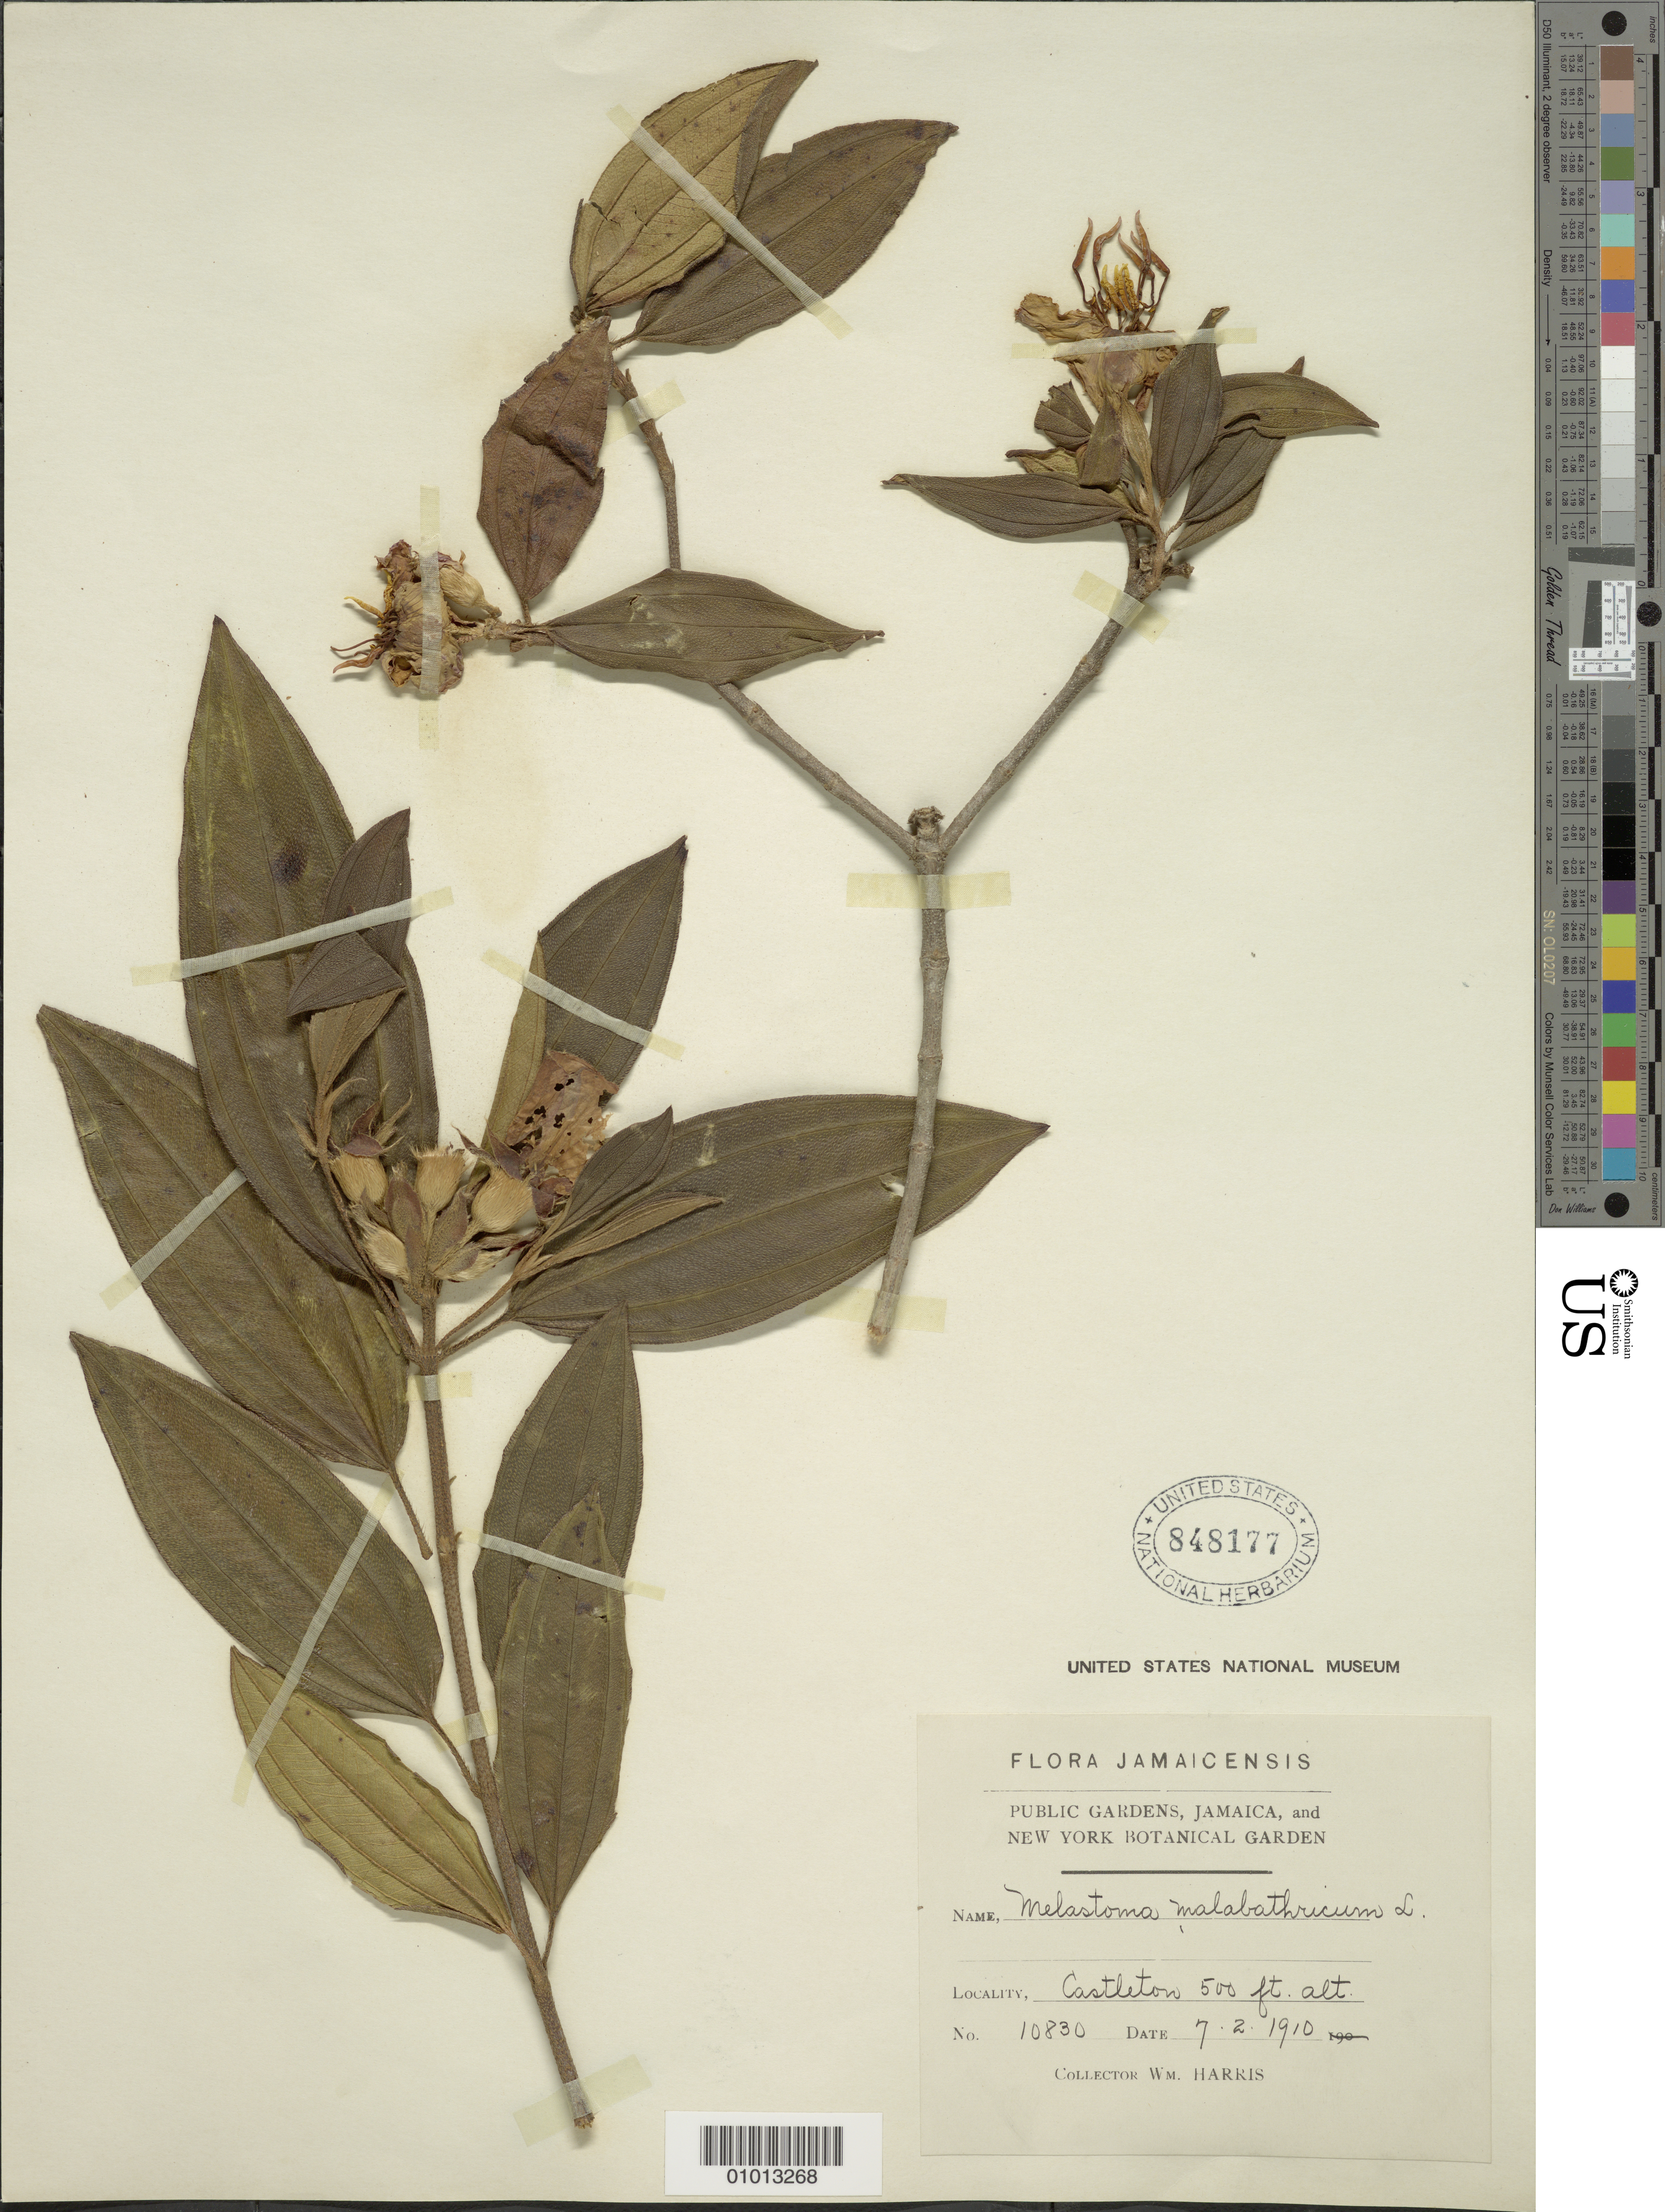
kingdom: Plantae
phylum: Tracheophyta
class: Magnoliopsida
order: Myrtales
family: Melastomataceae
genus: Melastoma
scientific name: Melastoma malabathricum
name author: L.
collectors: W. Harris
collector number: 10830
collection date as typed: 07 Feb 1910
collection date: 1910-02-07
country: Jamaica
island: Jamaica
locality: Castleton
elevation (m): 152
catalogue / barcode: US 848177